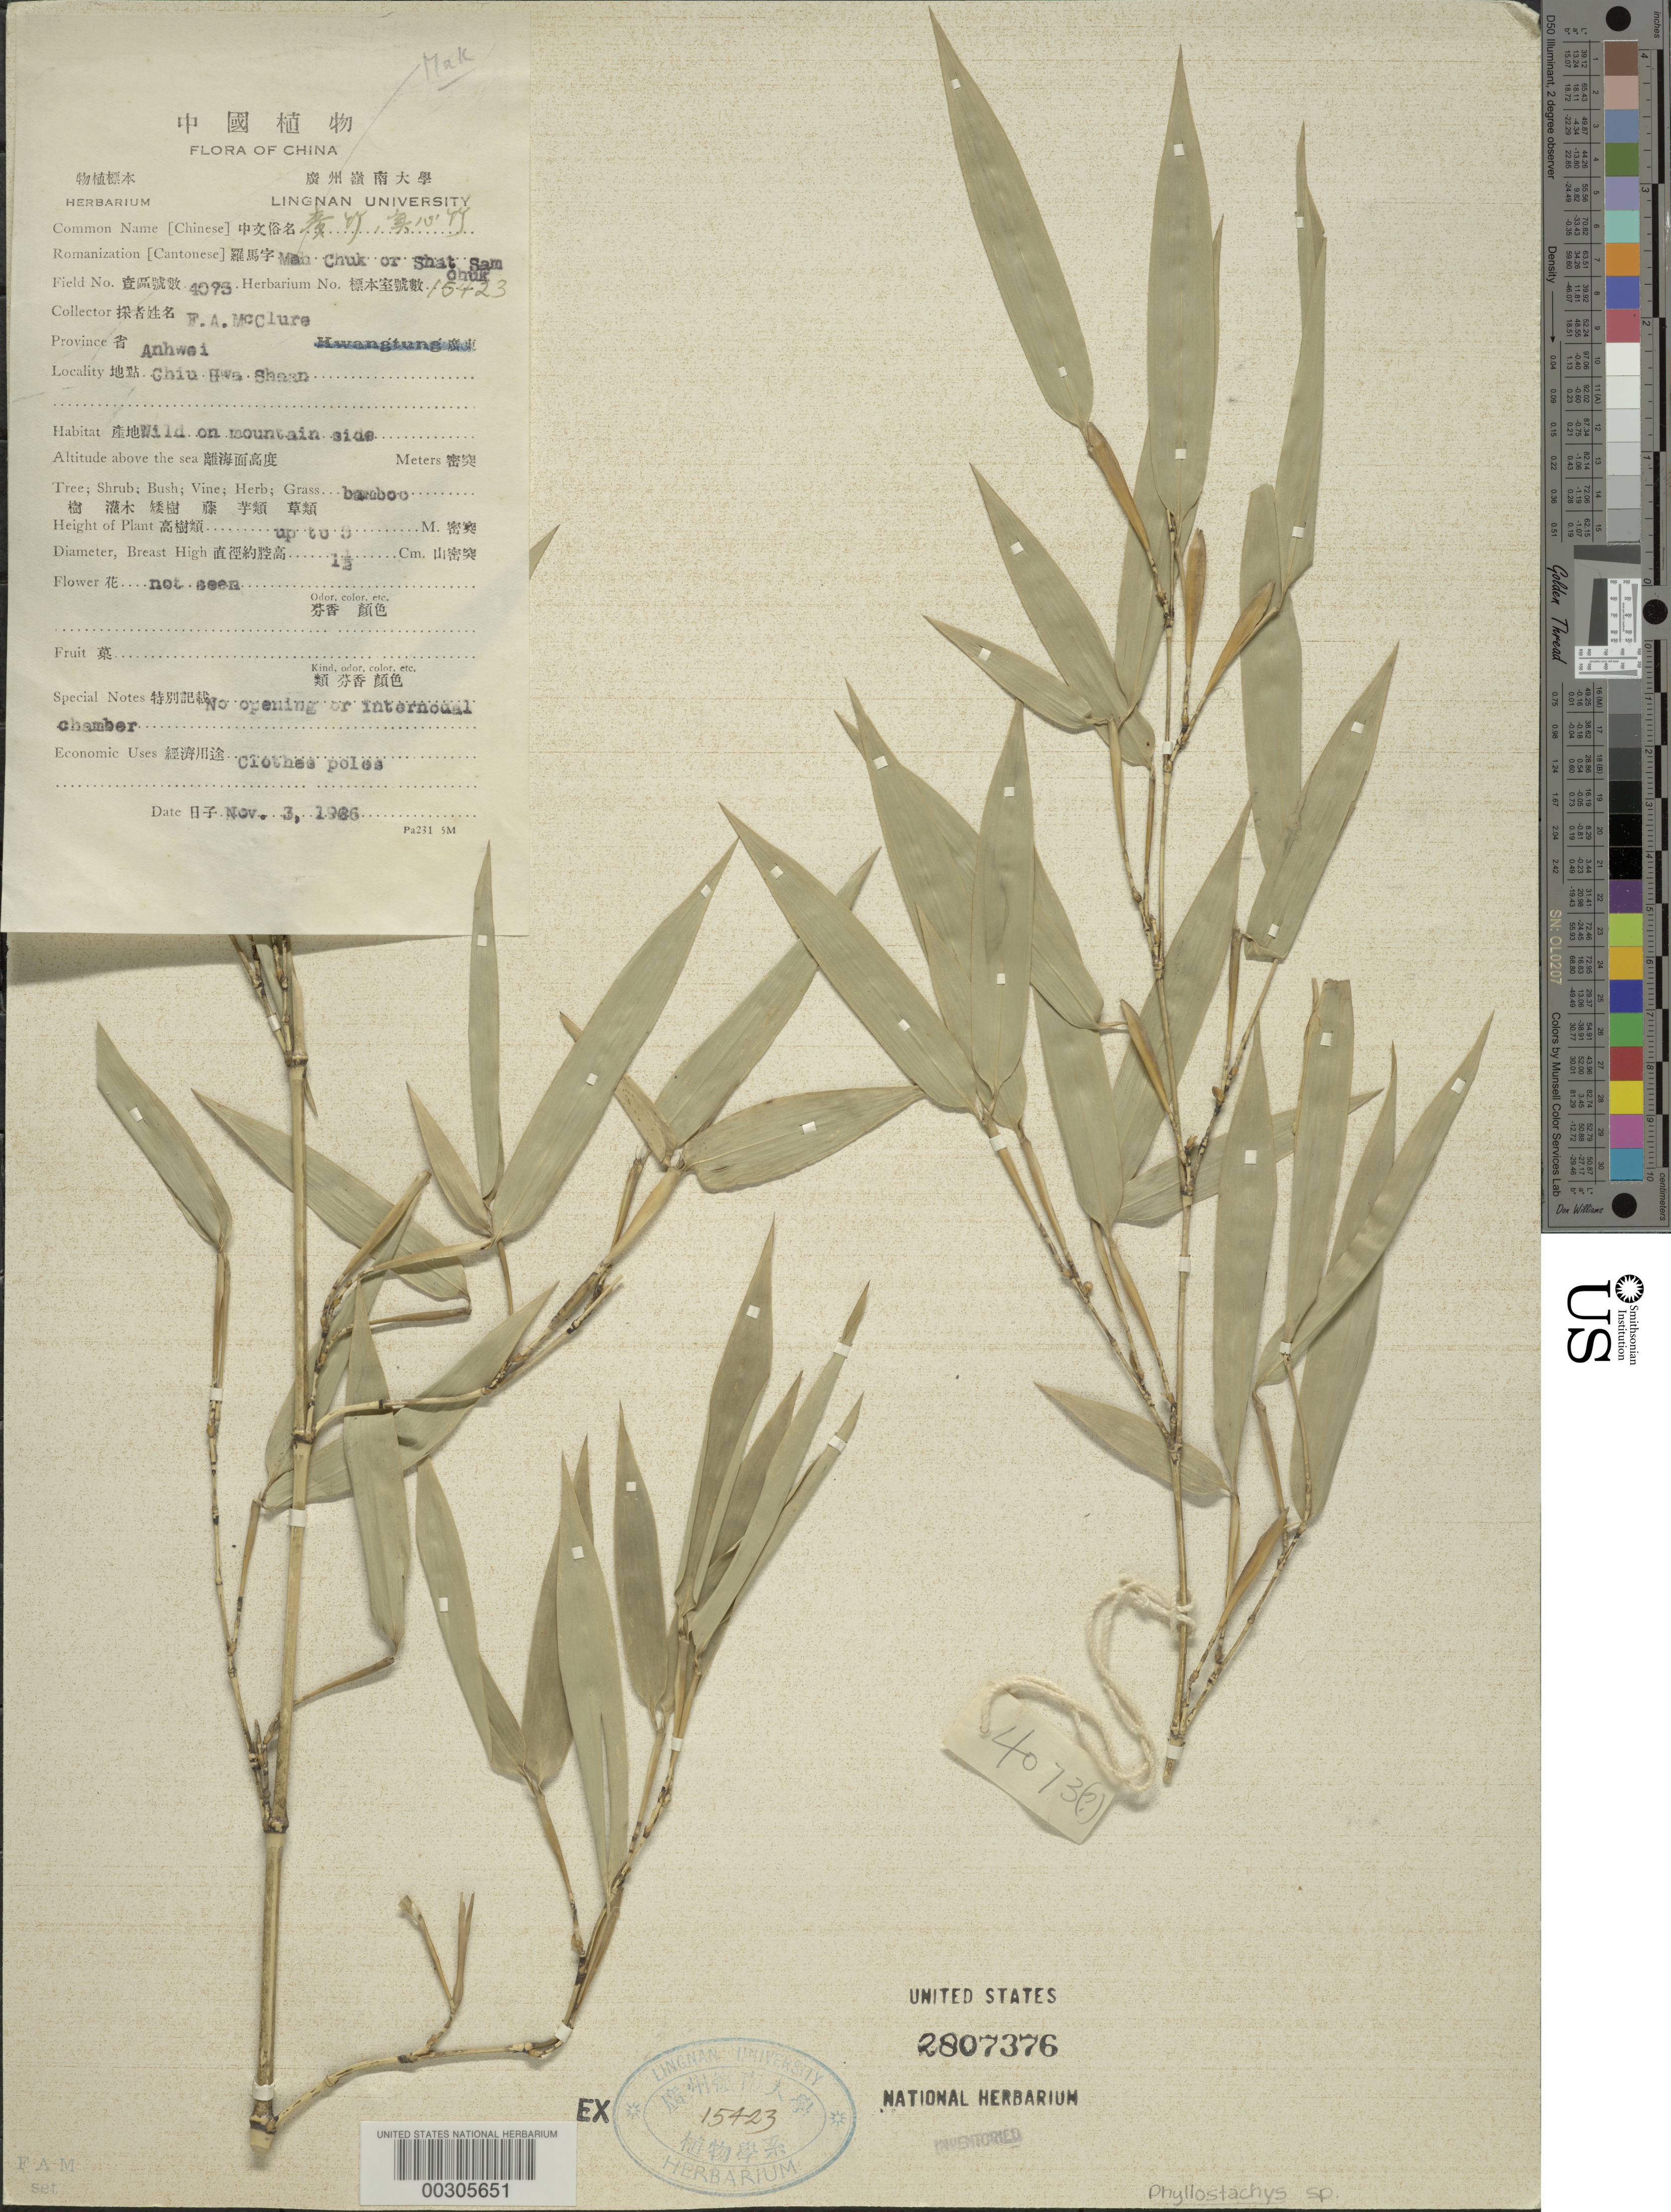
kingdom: Plantae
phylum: Tracheophyta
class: Liliopsida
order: Poales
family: Poaceae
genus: Phyllostachys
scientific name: Phyllostachys sp.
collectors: F. A. McClure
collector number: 4073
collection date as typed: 03 Nov 1926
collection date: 1926-11-03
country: China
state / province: Anhui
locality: Chiu hwa shaan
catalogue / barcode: US 2807376